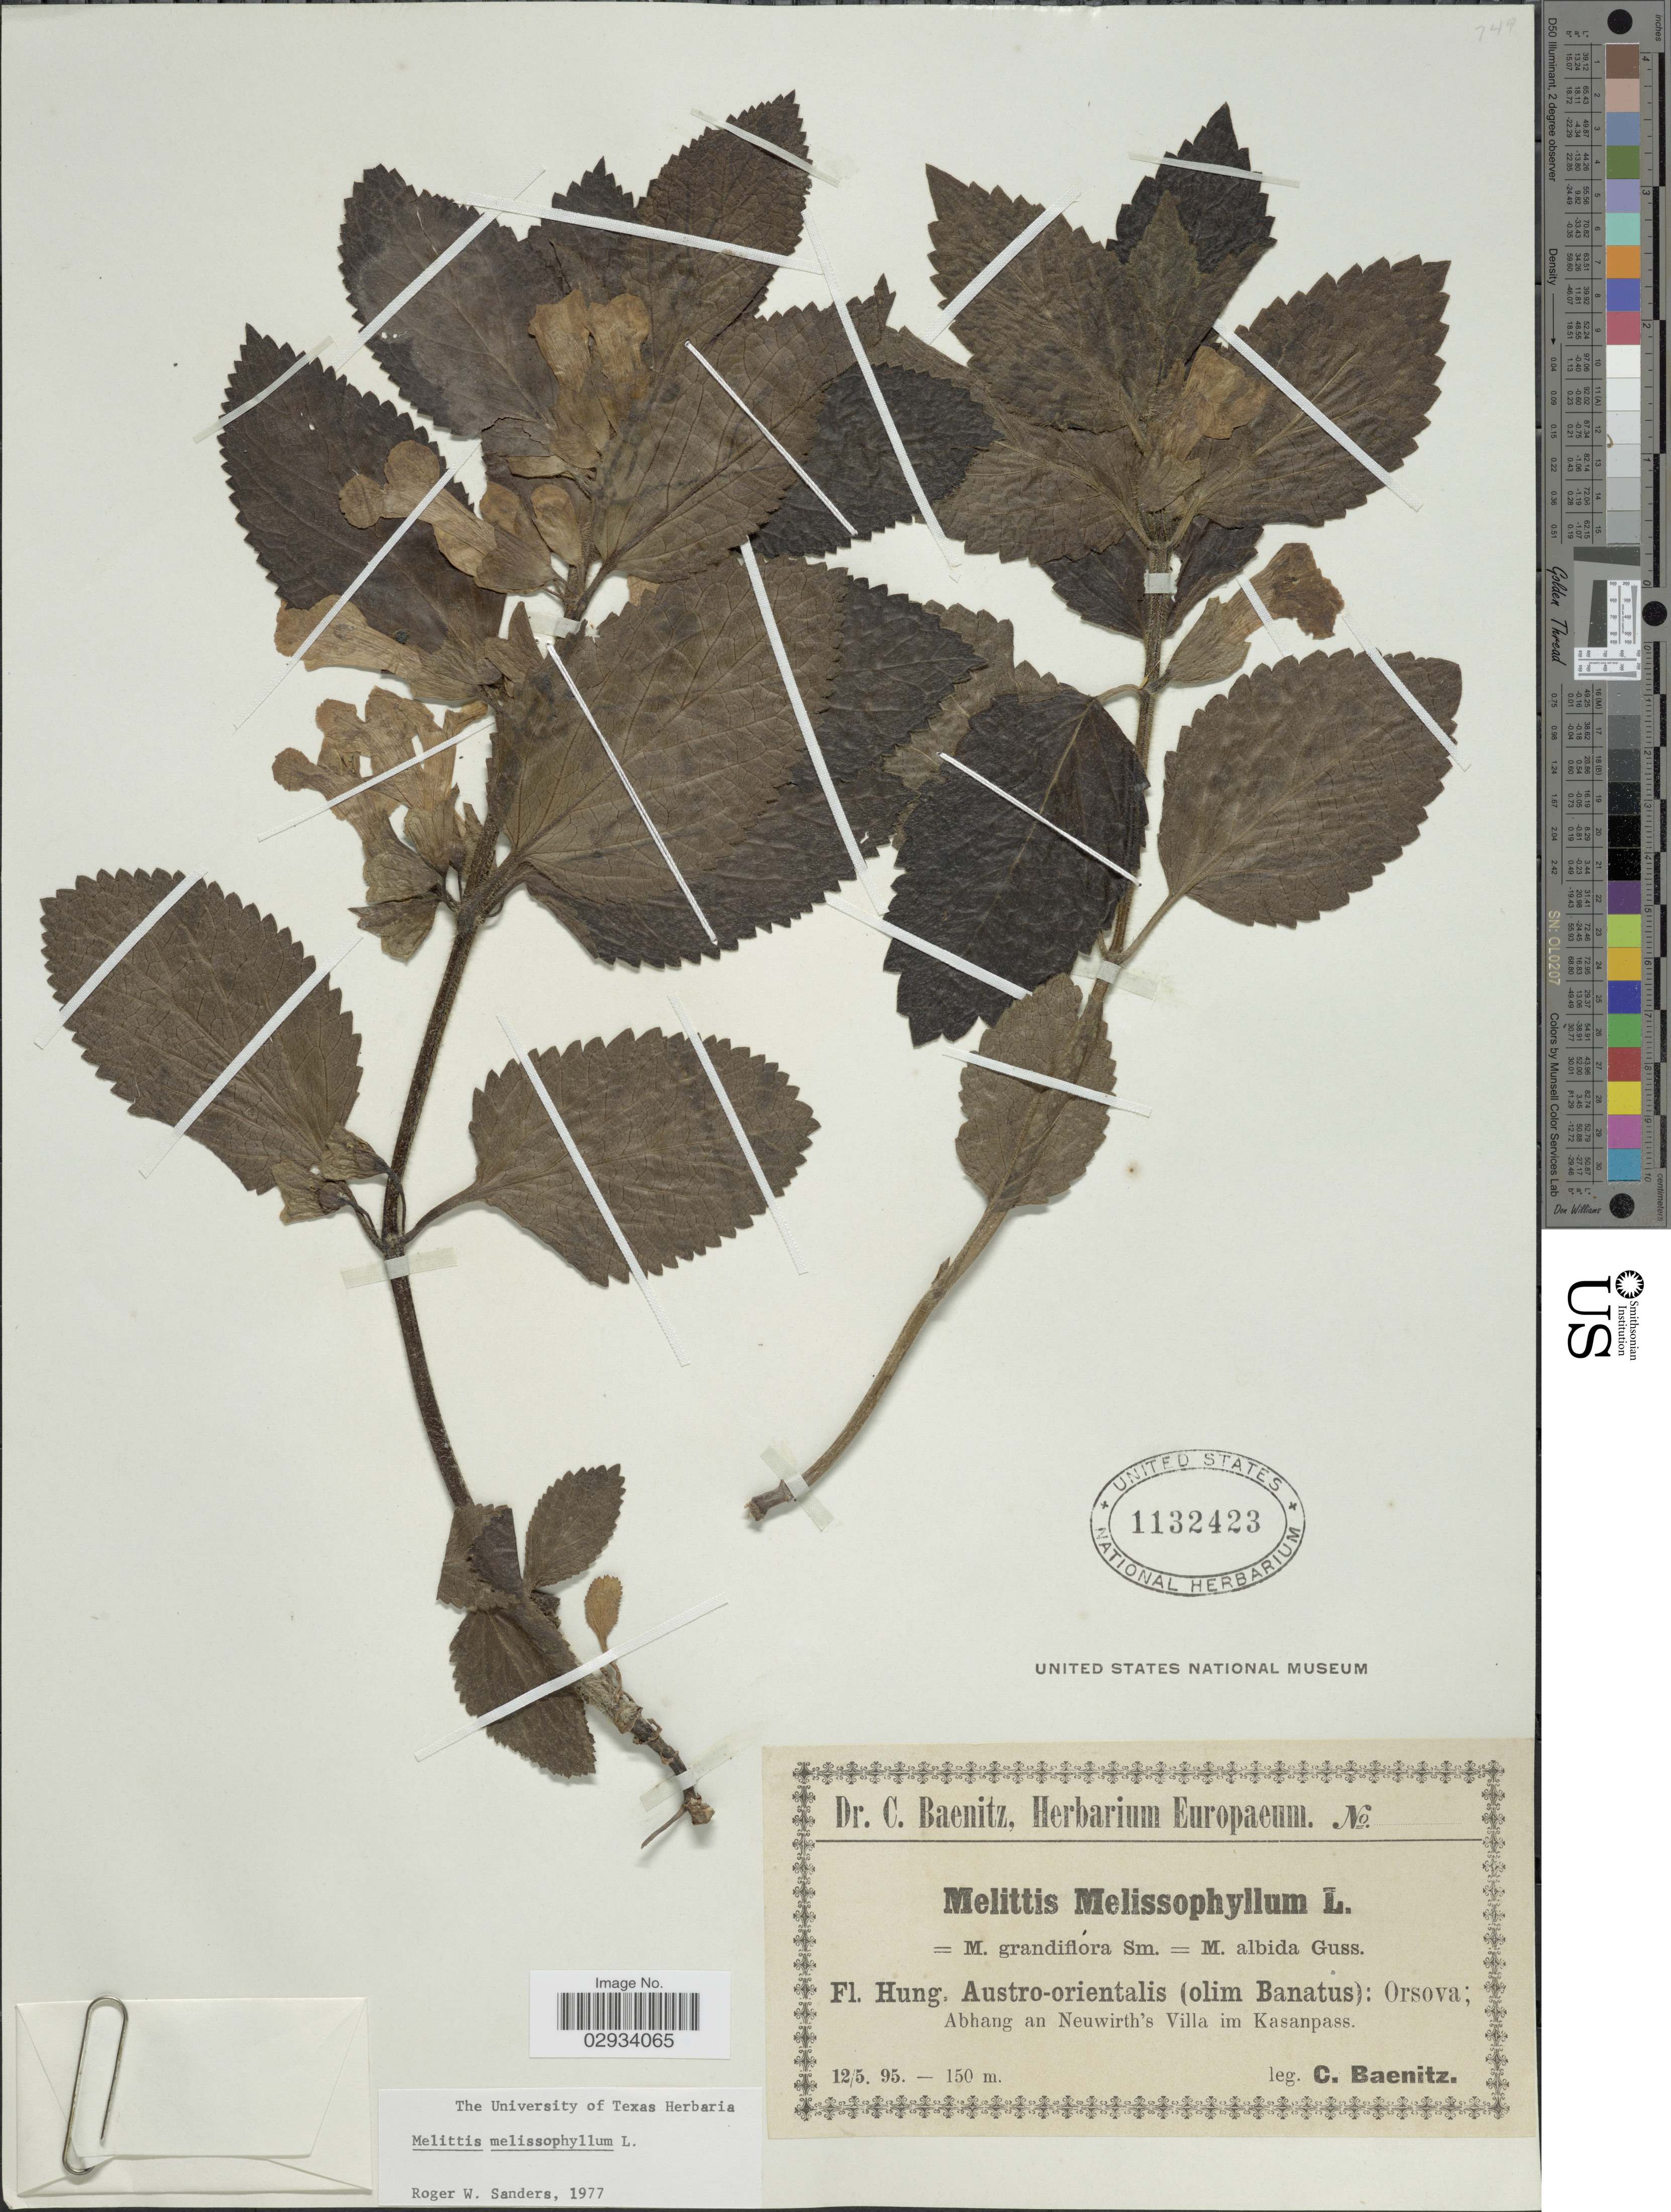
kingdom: Plantae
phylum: Tracheophyta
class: Magnoliopsida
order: Lamiales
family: Lamiaceae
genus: Melittis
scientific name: Melittis melissophyllum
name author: L.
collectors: C. G. Baenitz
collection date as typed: Transcribed d/m/y: 12/5/95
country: Hungary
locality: Hung, Austro-orientalis (olim Banatus): Orsova: Abhang an Neuwirth's Villa im Kasanpass.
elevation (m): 150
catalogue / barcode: US 1132423